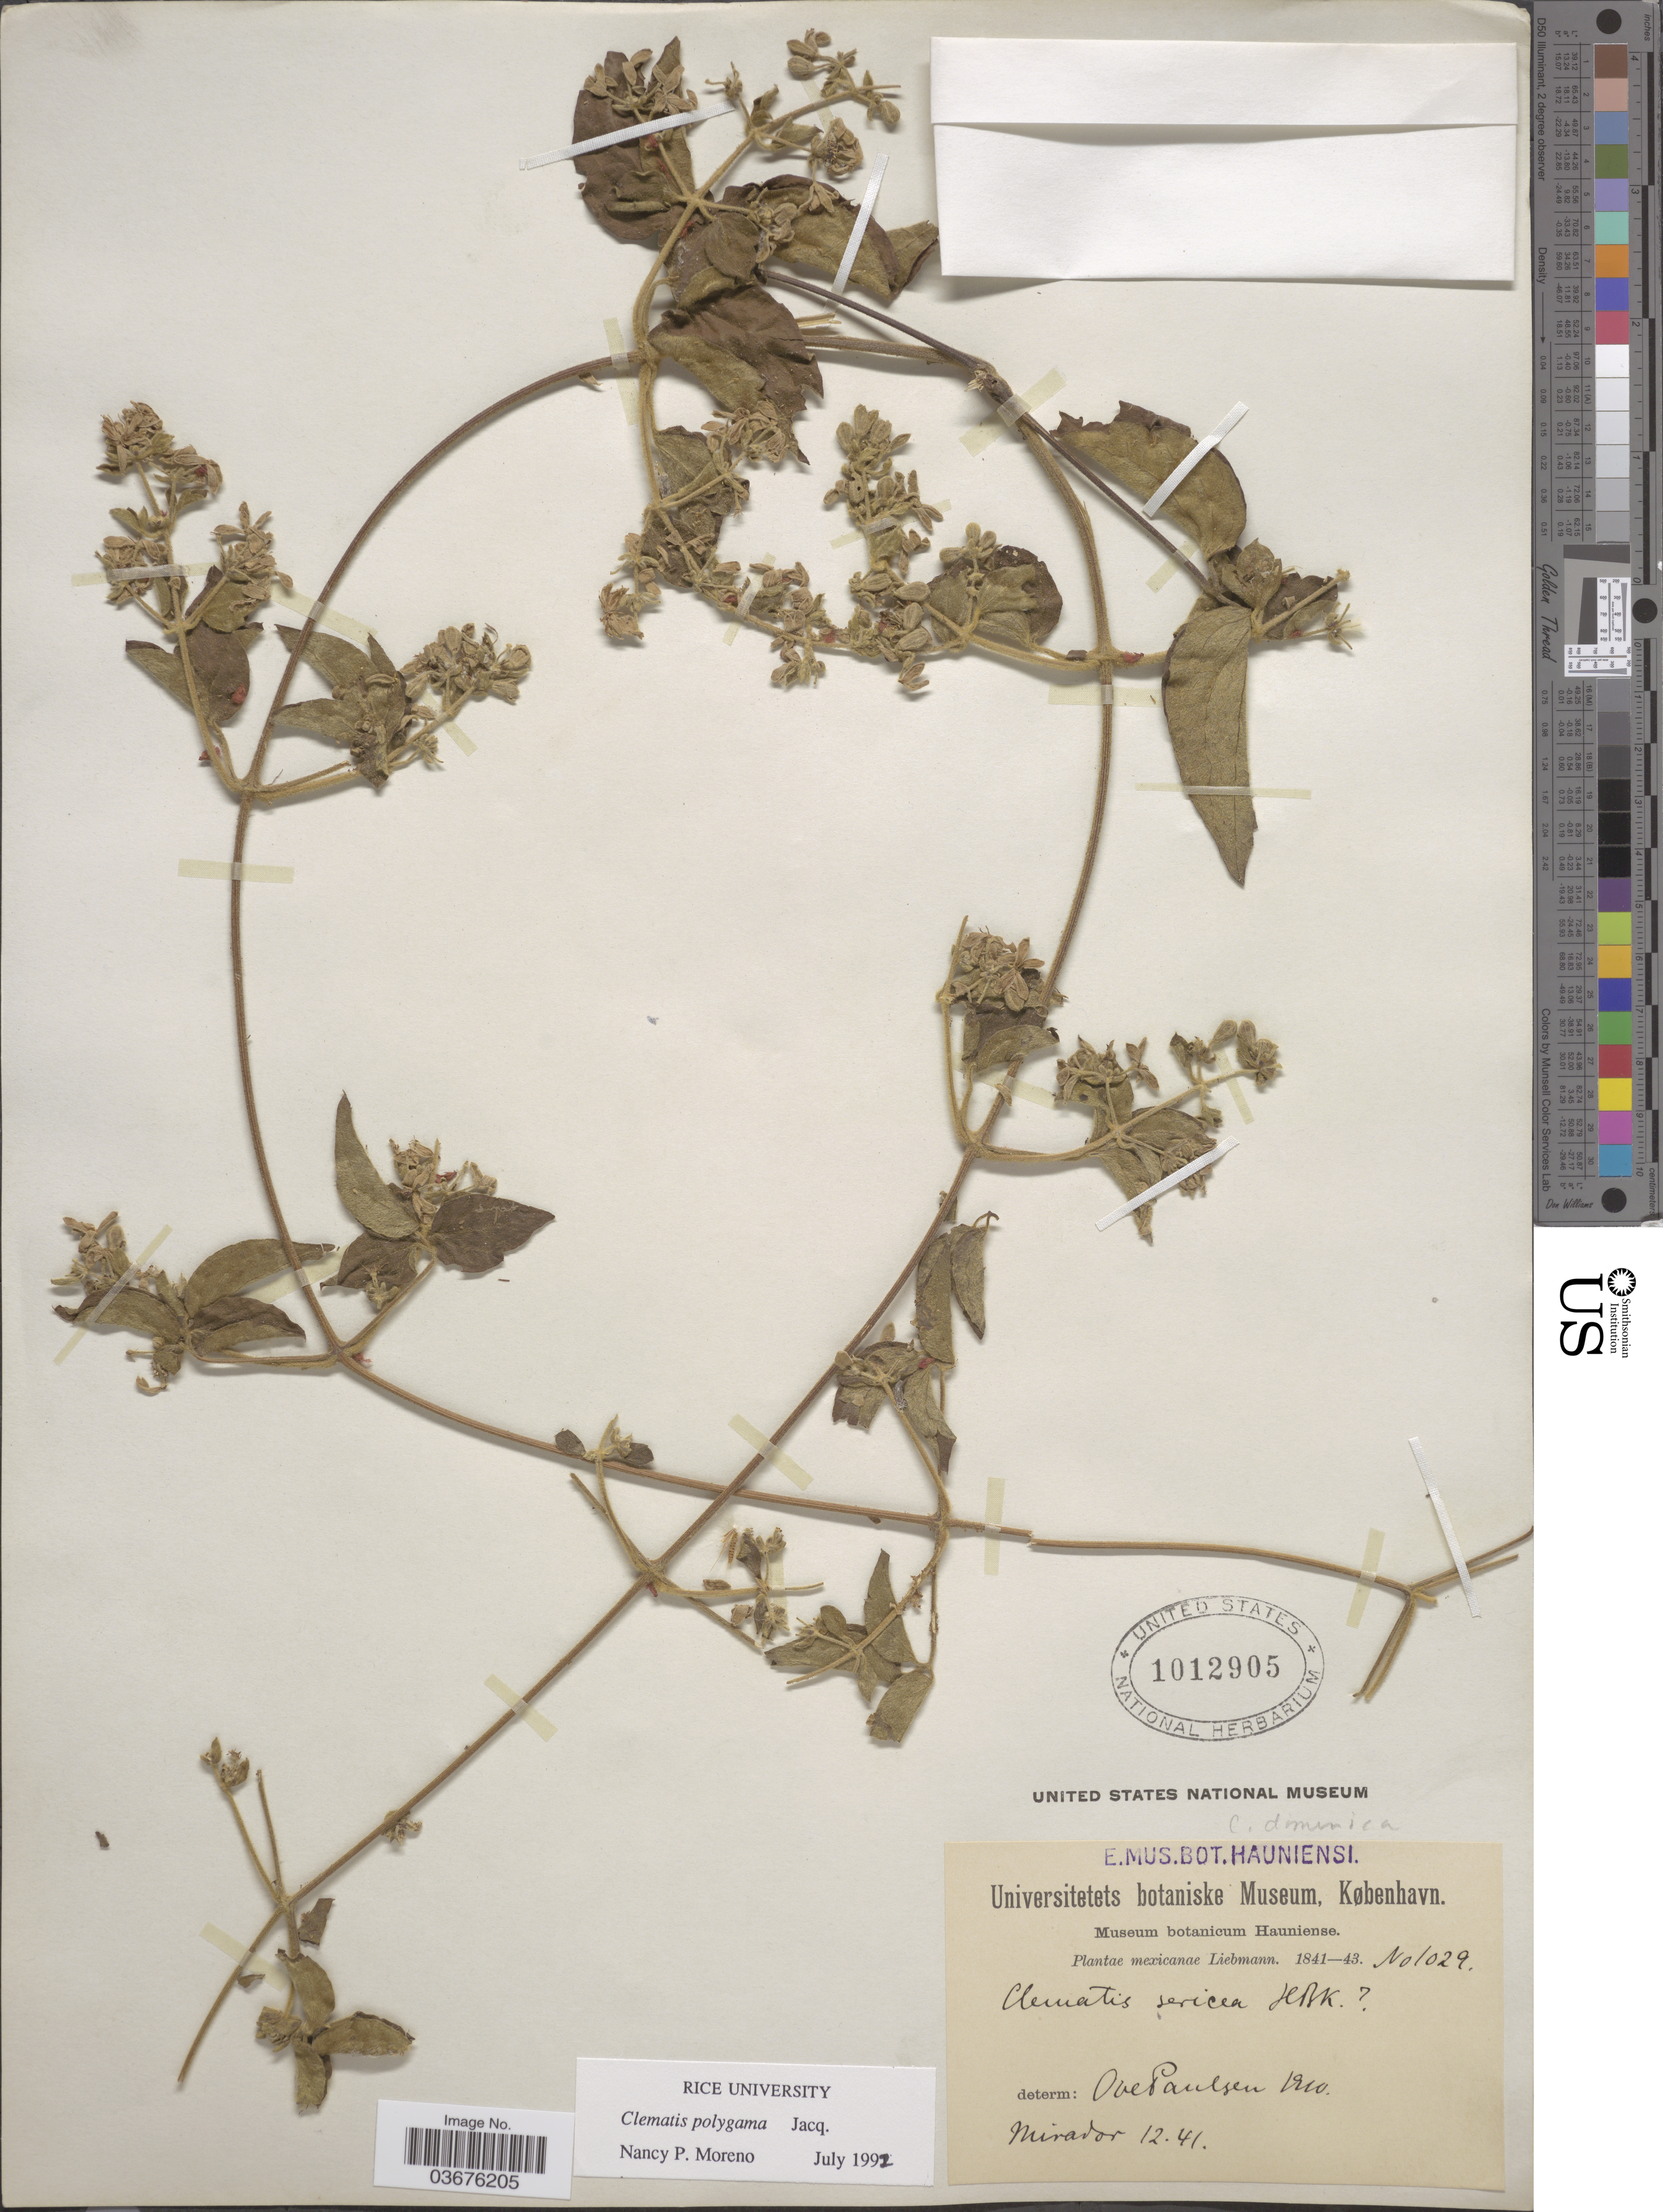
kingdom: Plantae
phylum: Tracheophyta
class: Magnoliopsida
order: Ranunculales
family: Ranunculaceae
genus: Clematis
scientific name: Clematis polygama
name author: Jacq.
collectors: Liebmann, --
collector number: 1029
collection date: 1841-12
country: Mexico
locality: Mirador.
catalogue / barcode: US 1012905